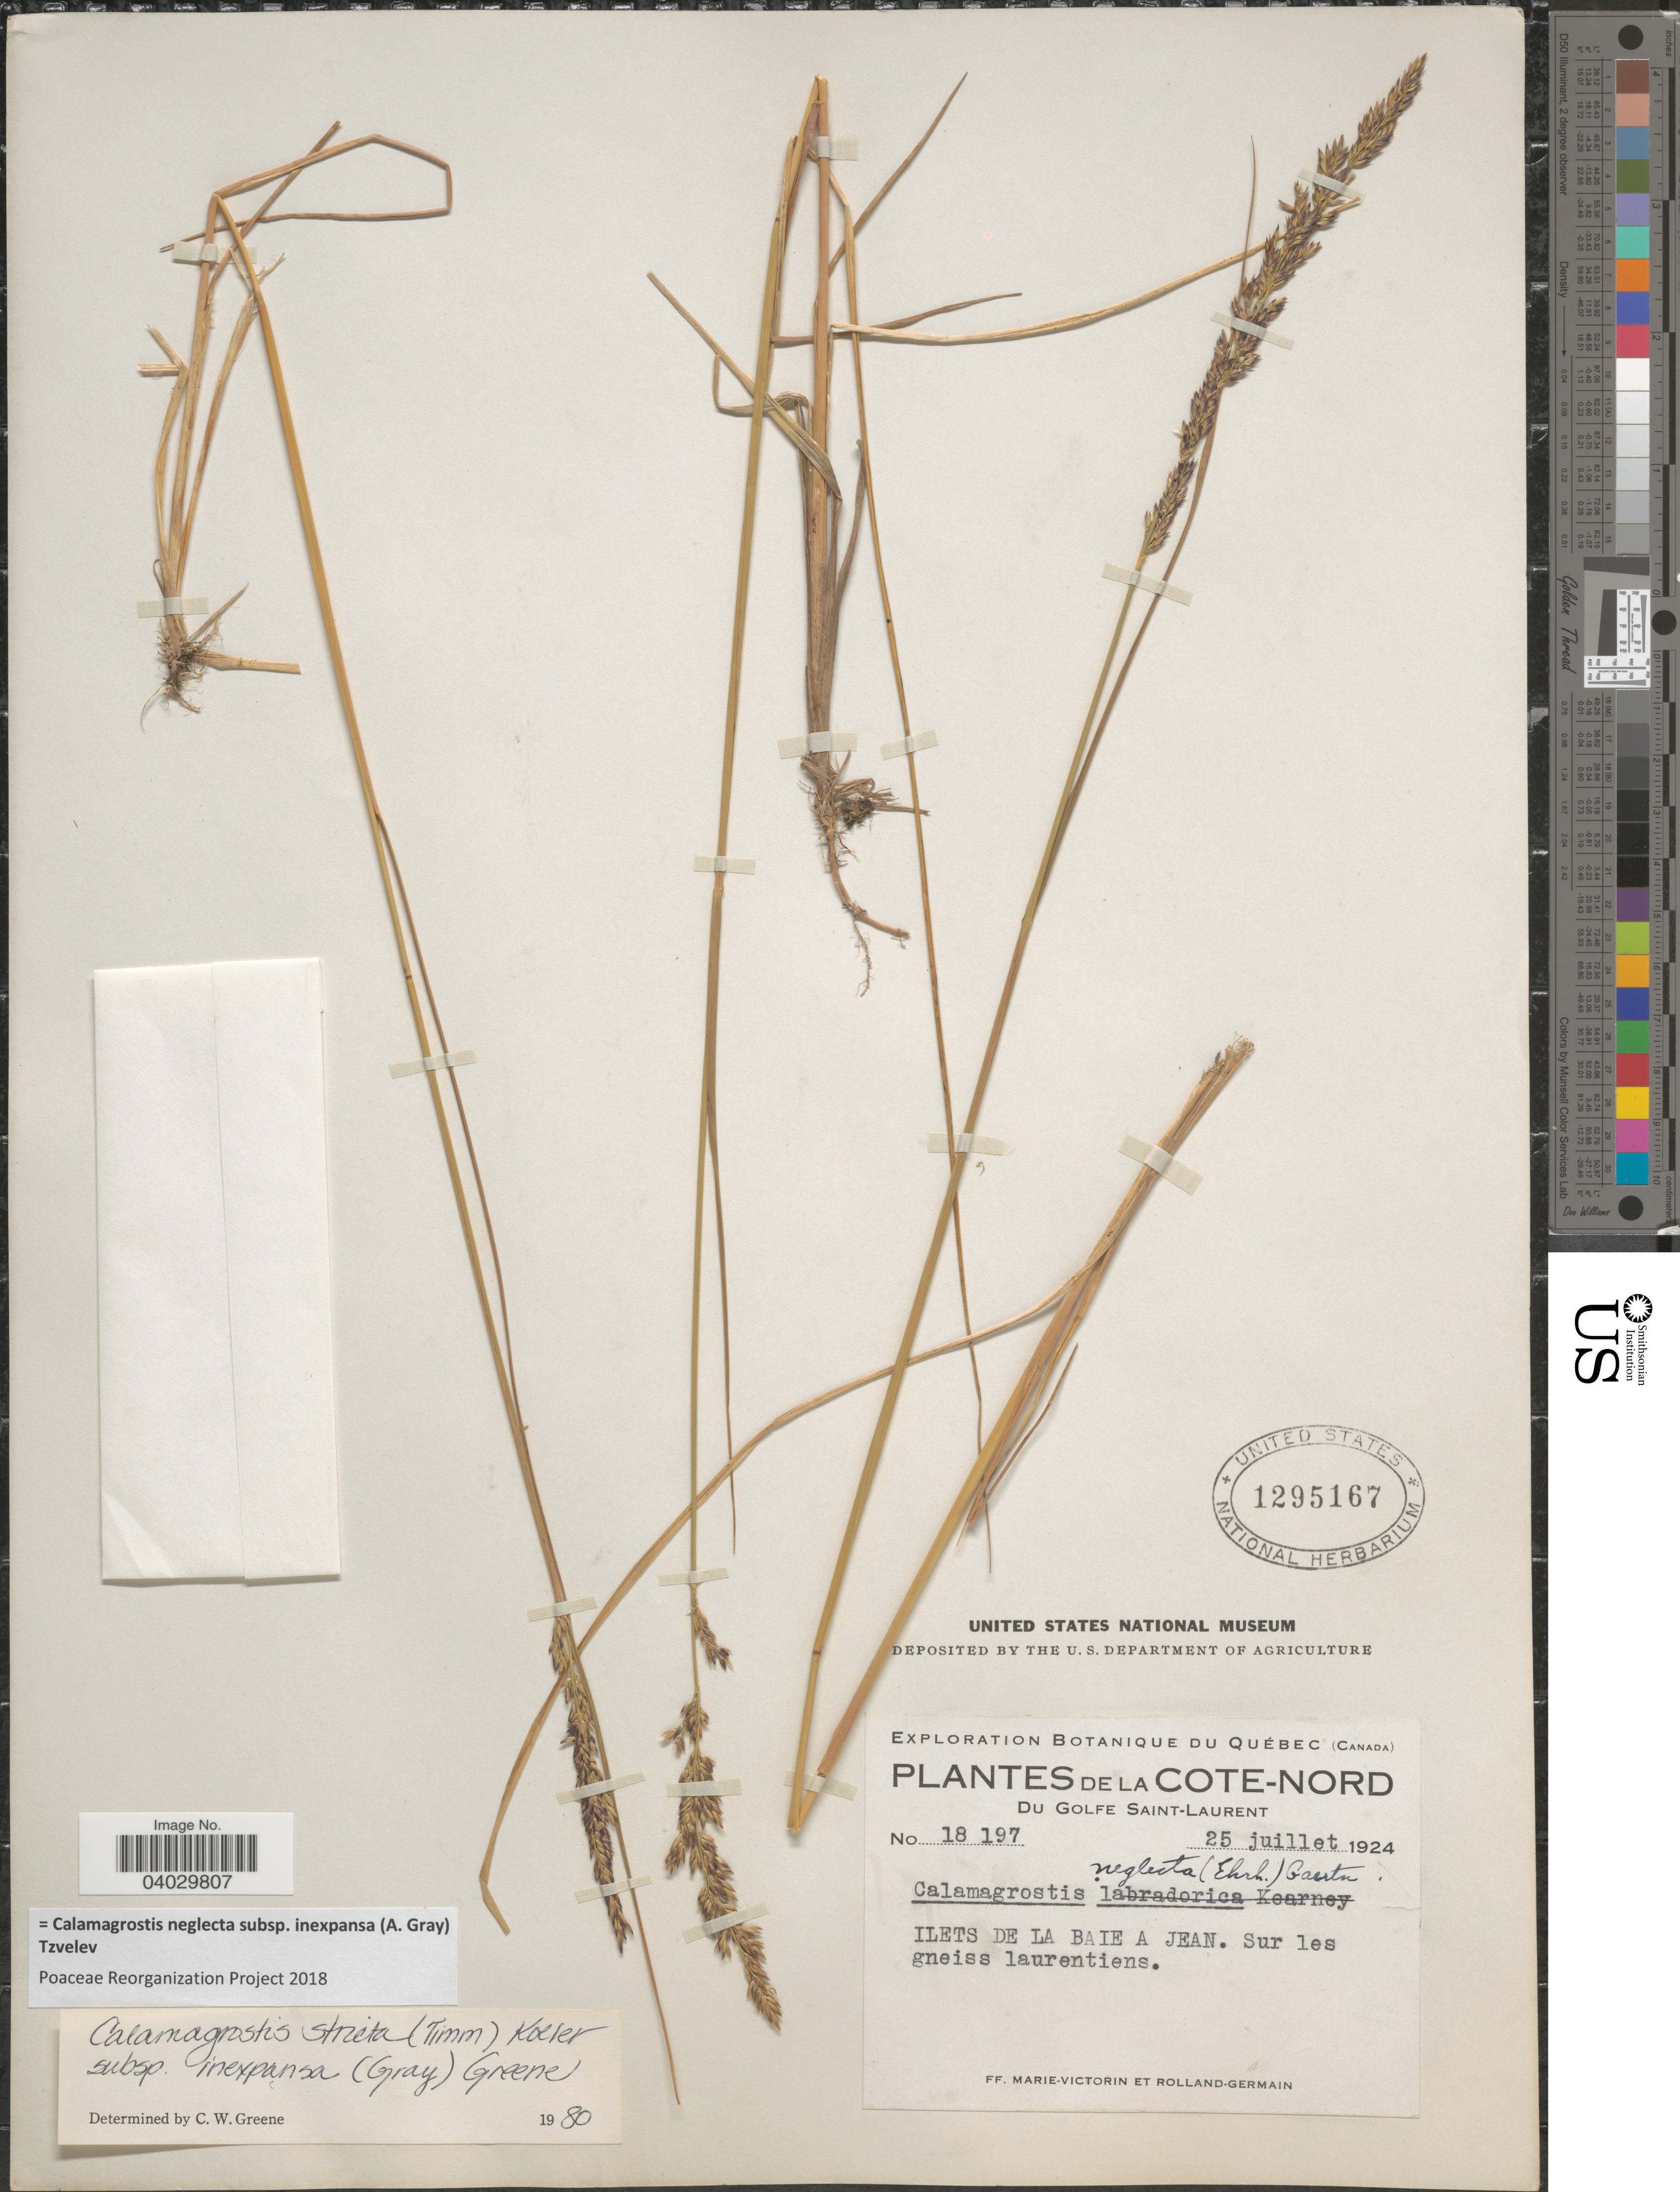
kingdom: Plantae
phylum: Tracheophyta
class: Liliopsida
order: Poales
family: Poaceae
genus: Calamagrostis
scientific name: Calamagrostis neglecta subsp. inexpansa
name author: (A. Gray) Tzvelev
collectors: F. Marie-Victorin & Rolland-Germain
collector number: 18197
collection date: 1924-07-25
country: Canada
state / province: Quebec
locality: La Cote-Nord. Du Golfe Saint-Laurent. Ilets De La Baie A Jean. Sur les gneiss laurentiens.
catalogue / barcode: US 1295167